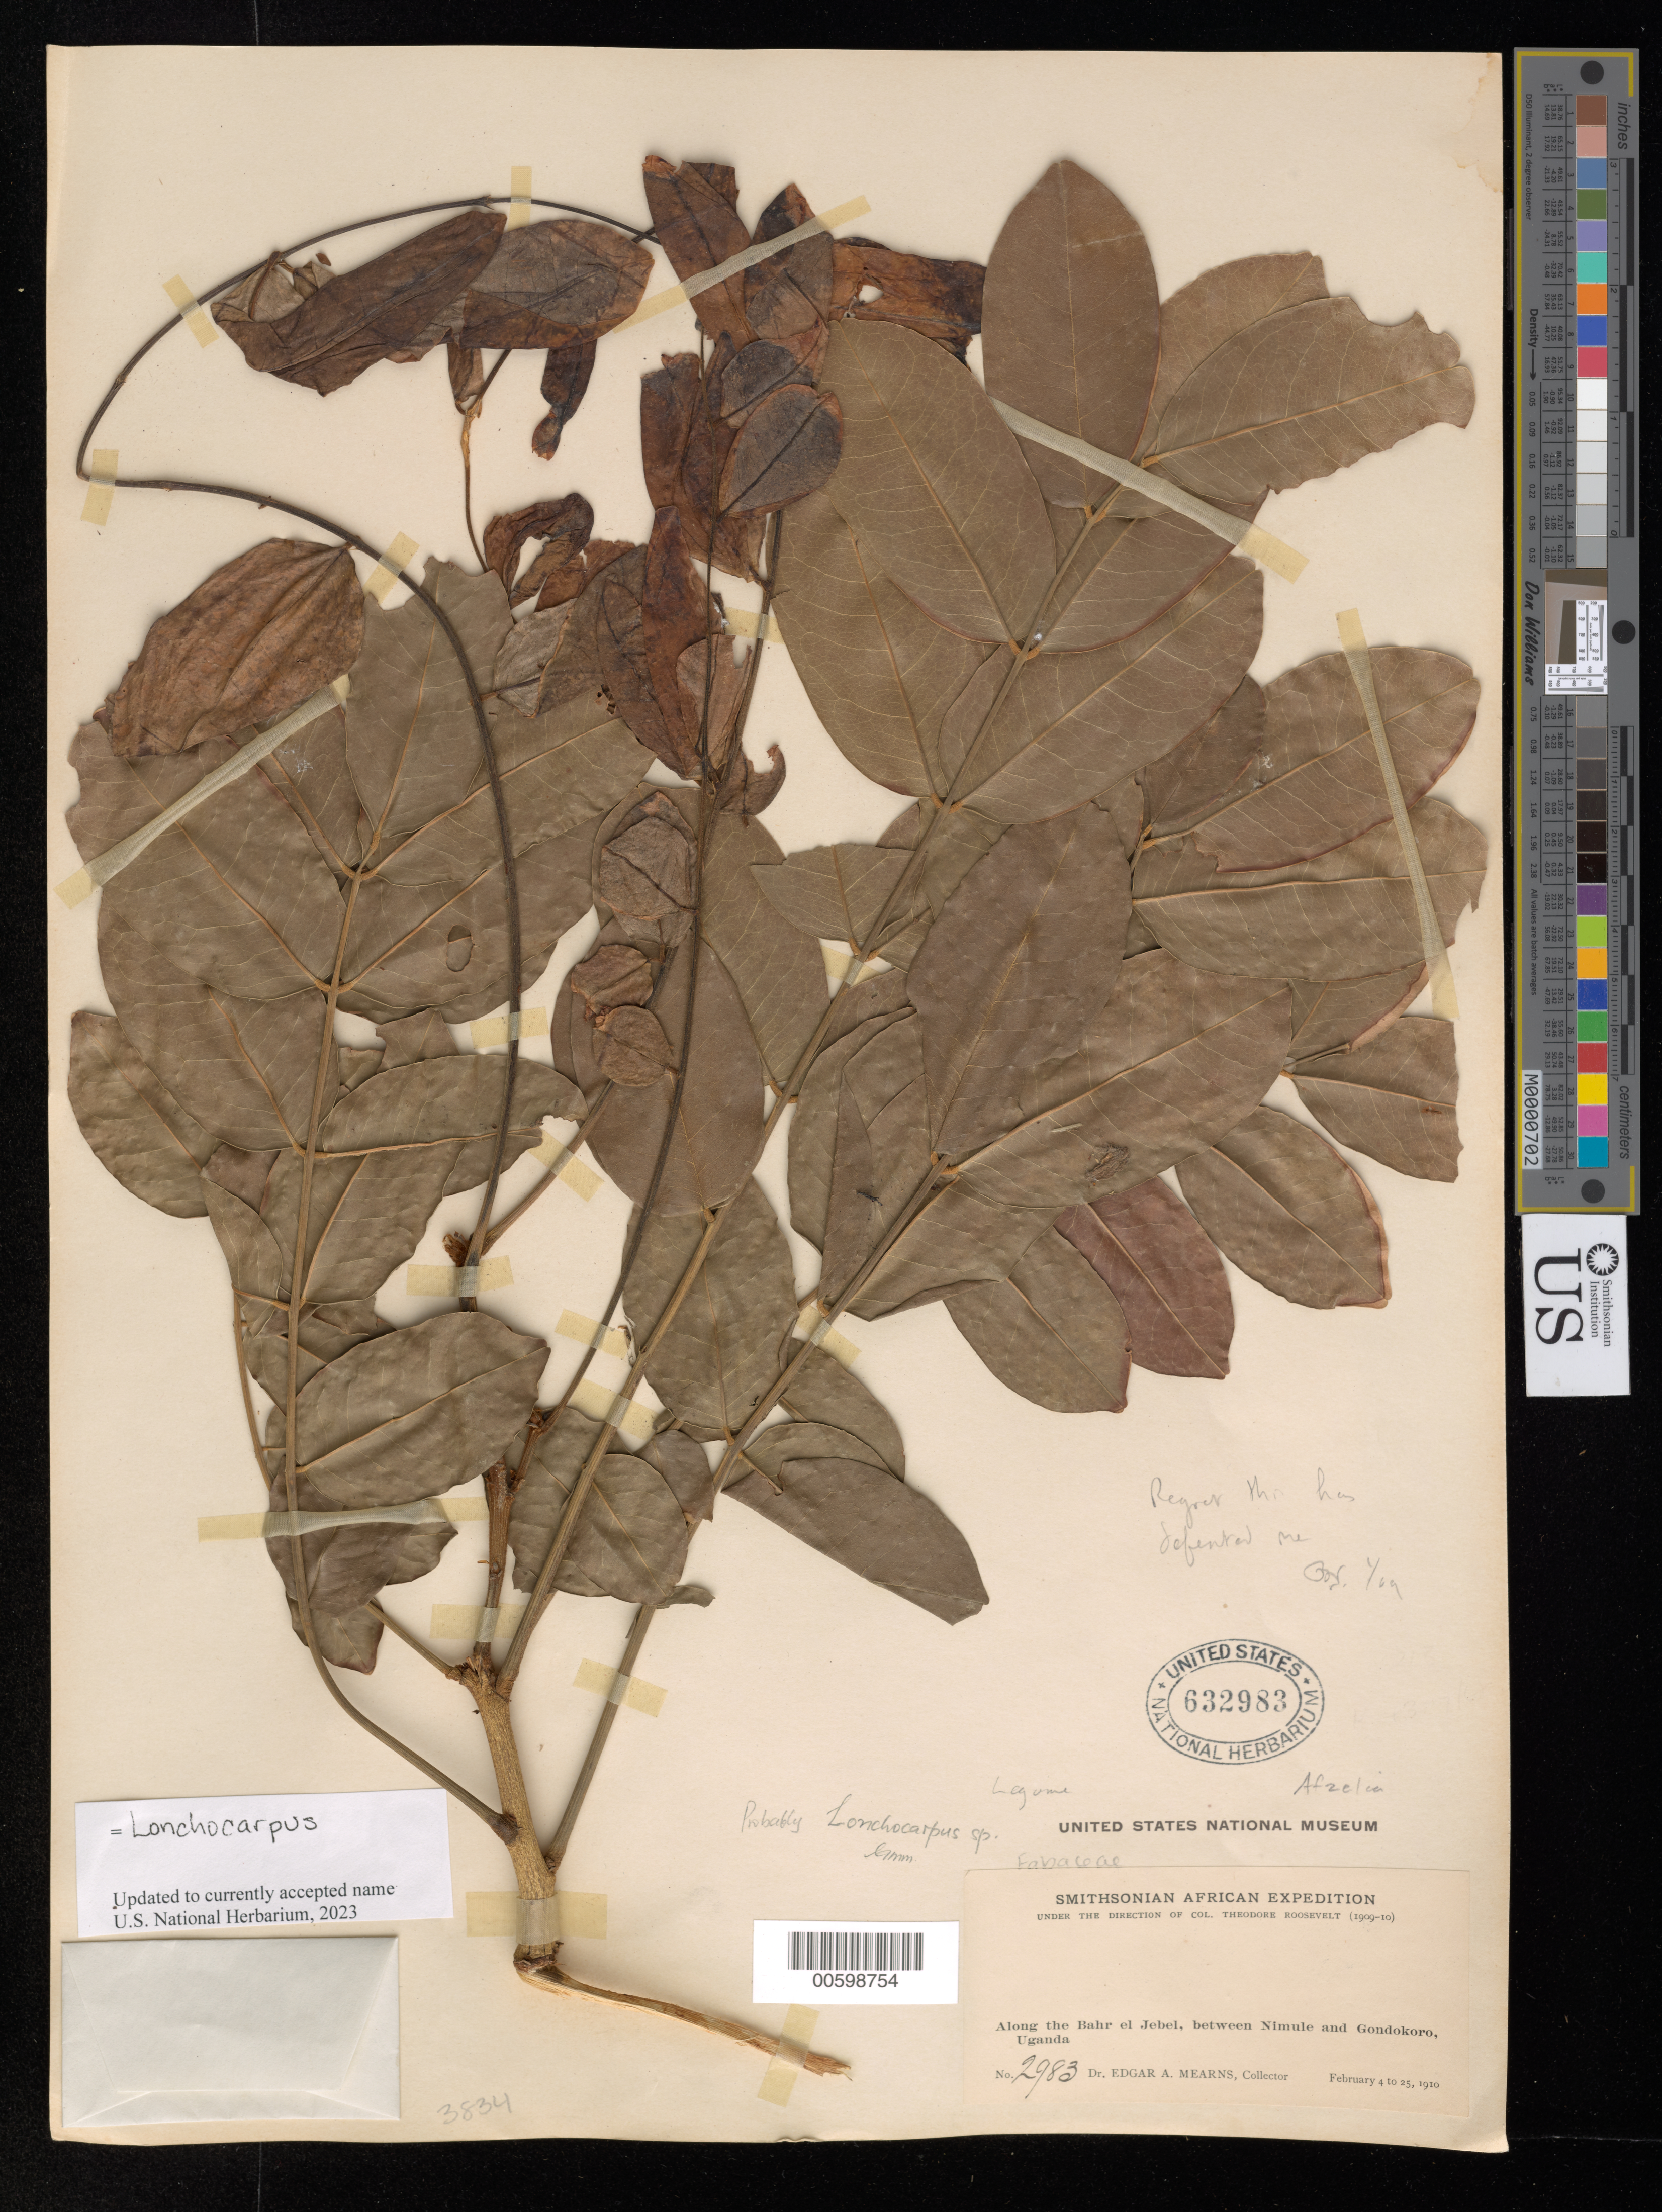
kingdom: Plantae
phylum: Tracheophyta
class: Magnoliopsida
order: Fabales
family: Fabaceae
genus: Lonchocarpus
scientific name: Lonchocarpus sp.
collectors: E. A. Mearns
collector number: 2983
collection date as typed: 04 Feb 1910 to 25 Feb 1910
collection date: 1910-02-04/1910-02-25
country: Sudan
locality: Along the Bahr el Jebel, between Nimule and Gondokoro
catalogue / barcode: US 632983